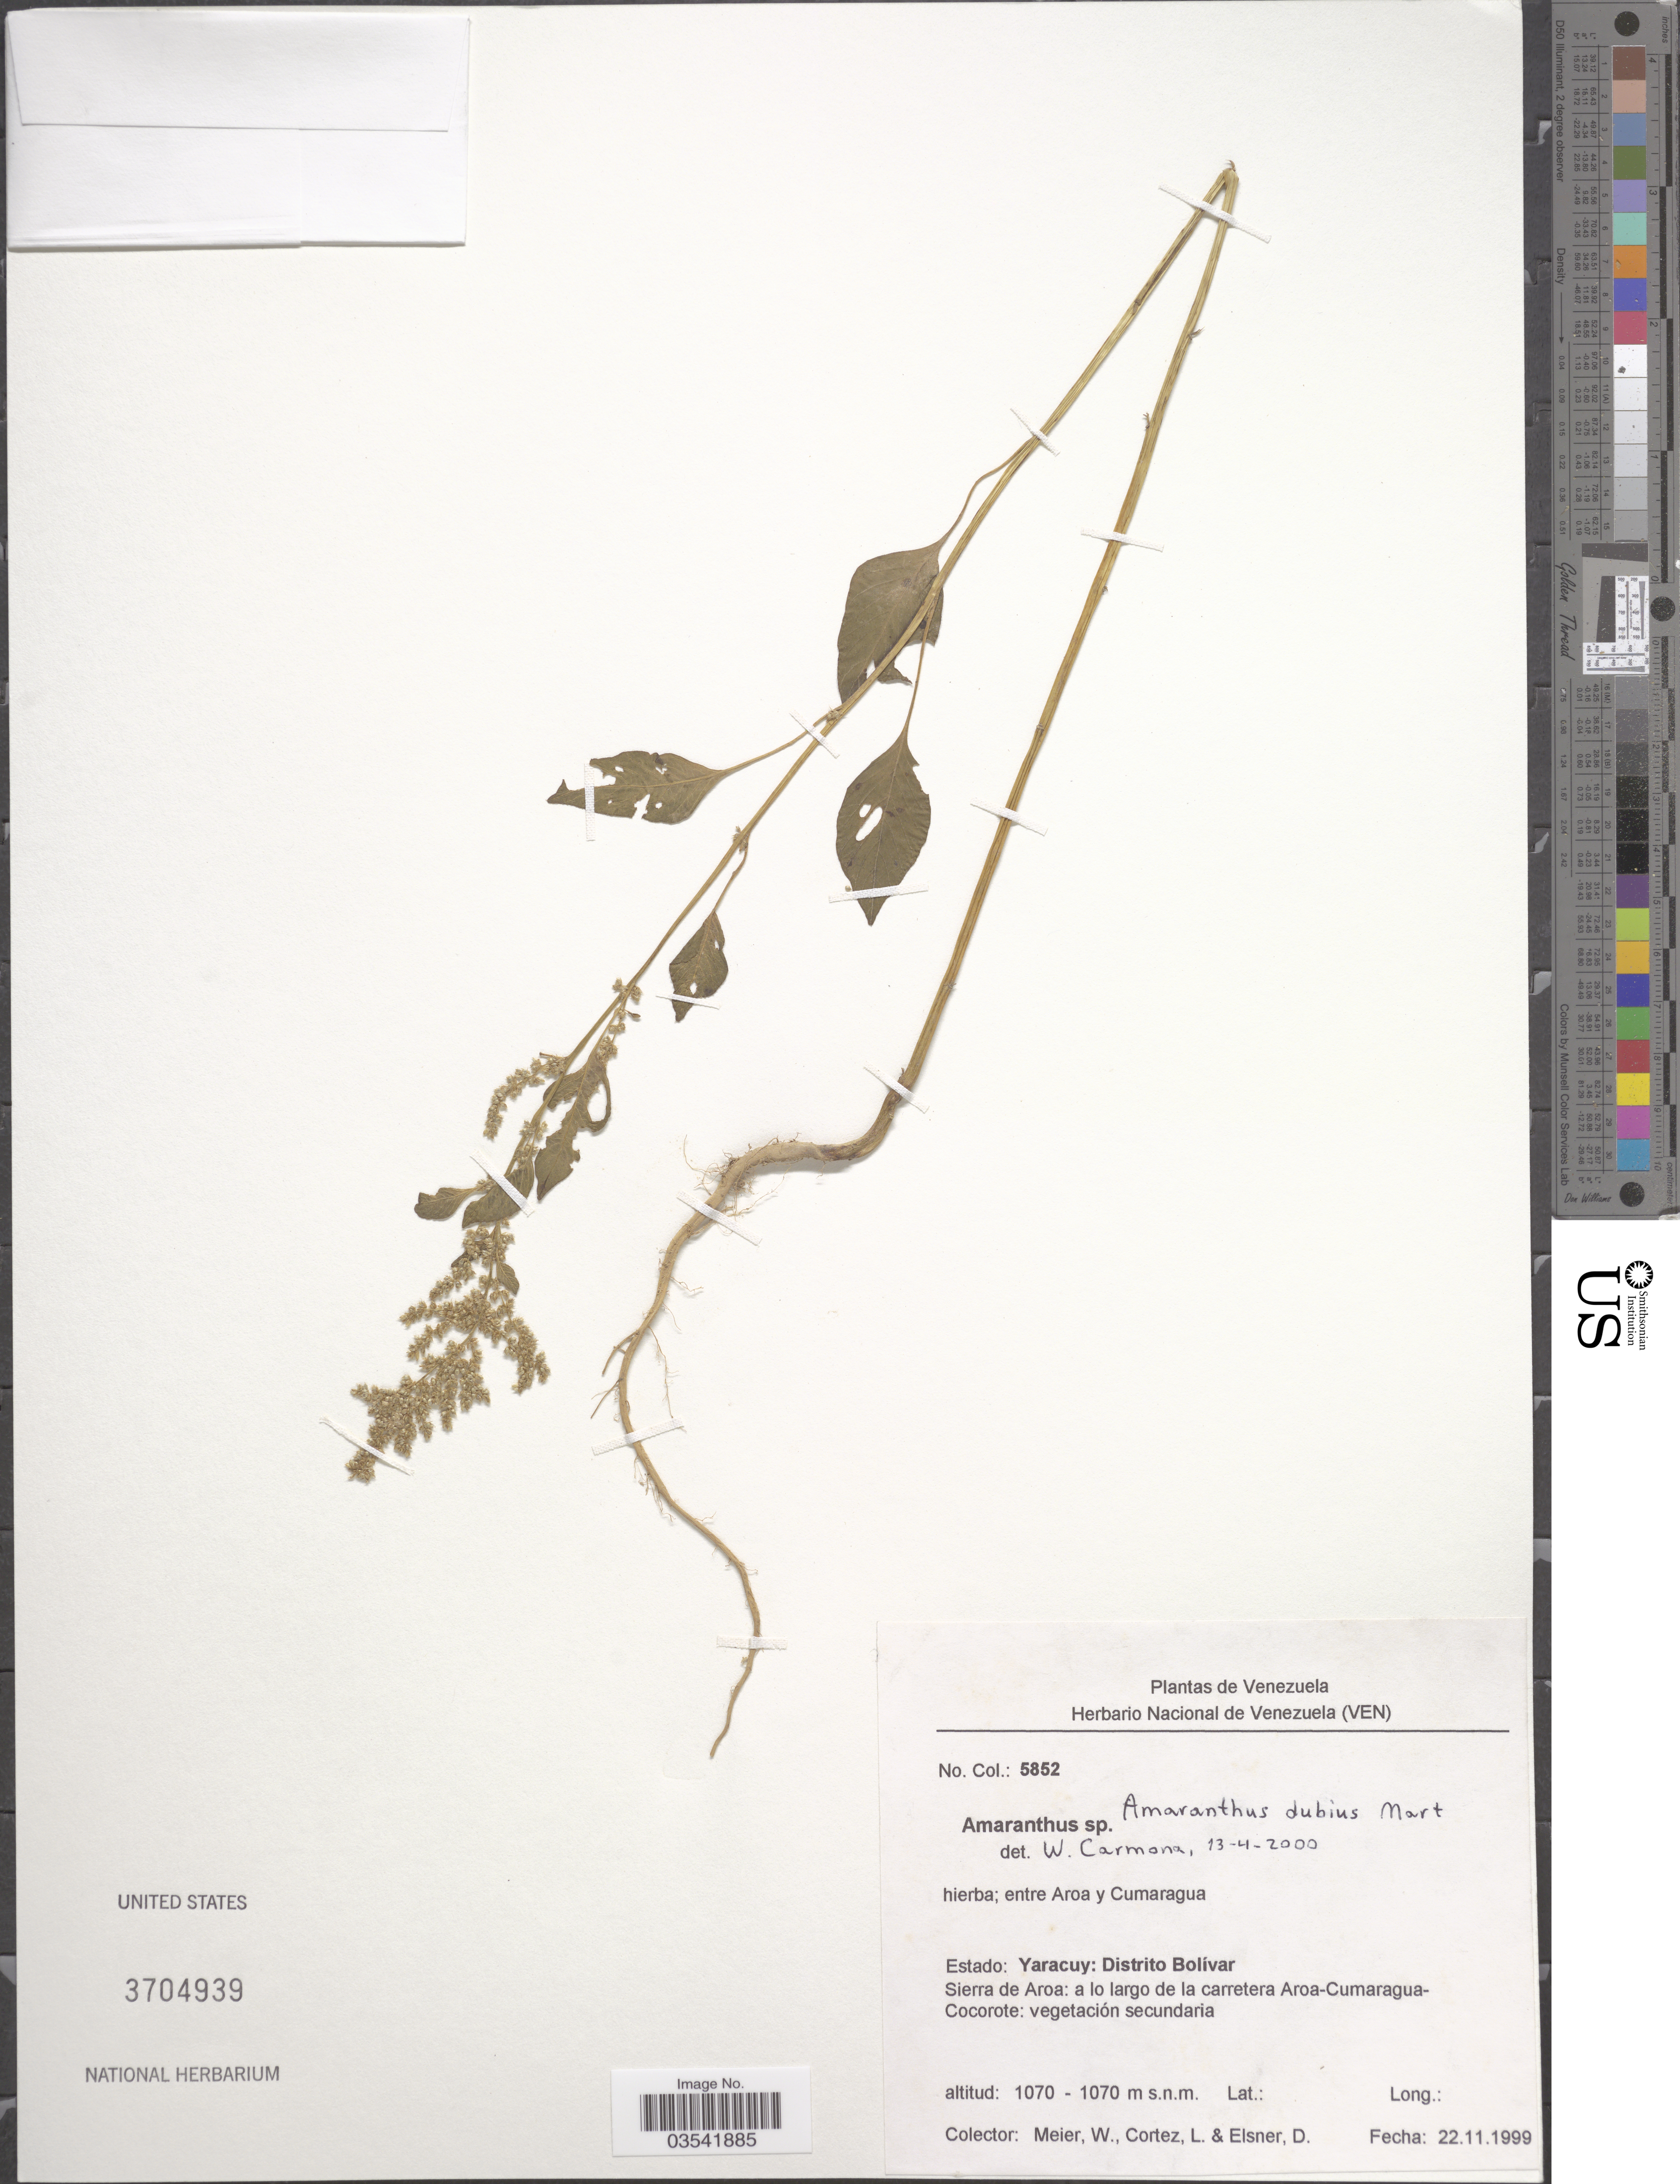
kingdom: Plantae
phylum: Tracheophyta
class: Magnoliopsida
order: Caryophyllales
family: Amaranthaceae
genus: Amaranthus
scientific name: Amaranthus dubius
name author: Mart. ex Thell.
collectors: W. Meier, L. Cortéz & D. Elsner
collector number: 5852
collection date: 1999-11-21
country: Venezuela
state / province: Yaracuy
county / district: Bolívar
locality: Sierra de Aroa: a lo largo de la carretera Aroa-Cumaragua-Cocorote.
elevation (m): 1070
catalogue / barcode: US 3704939